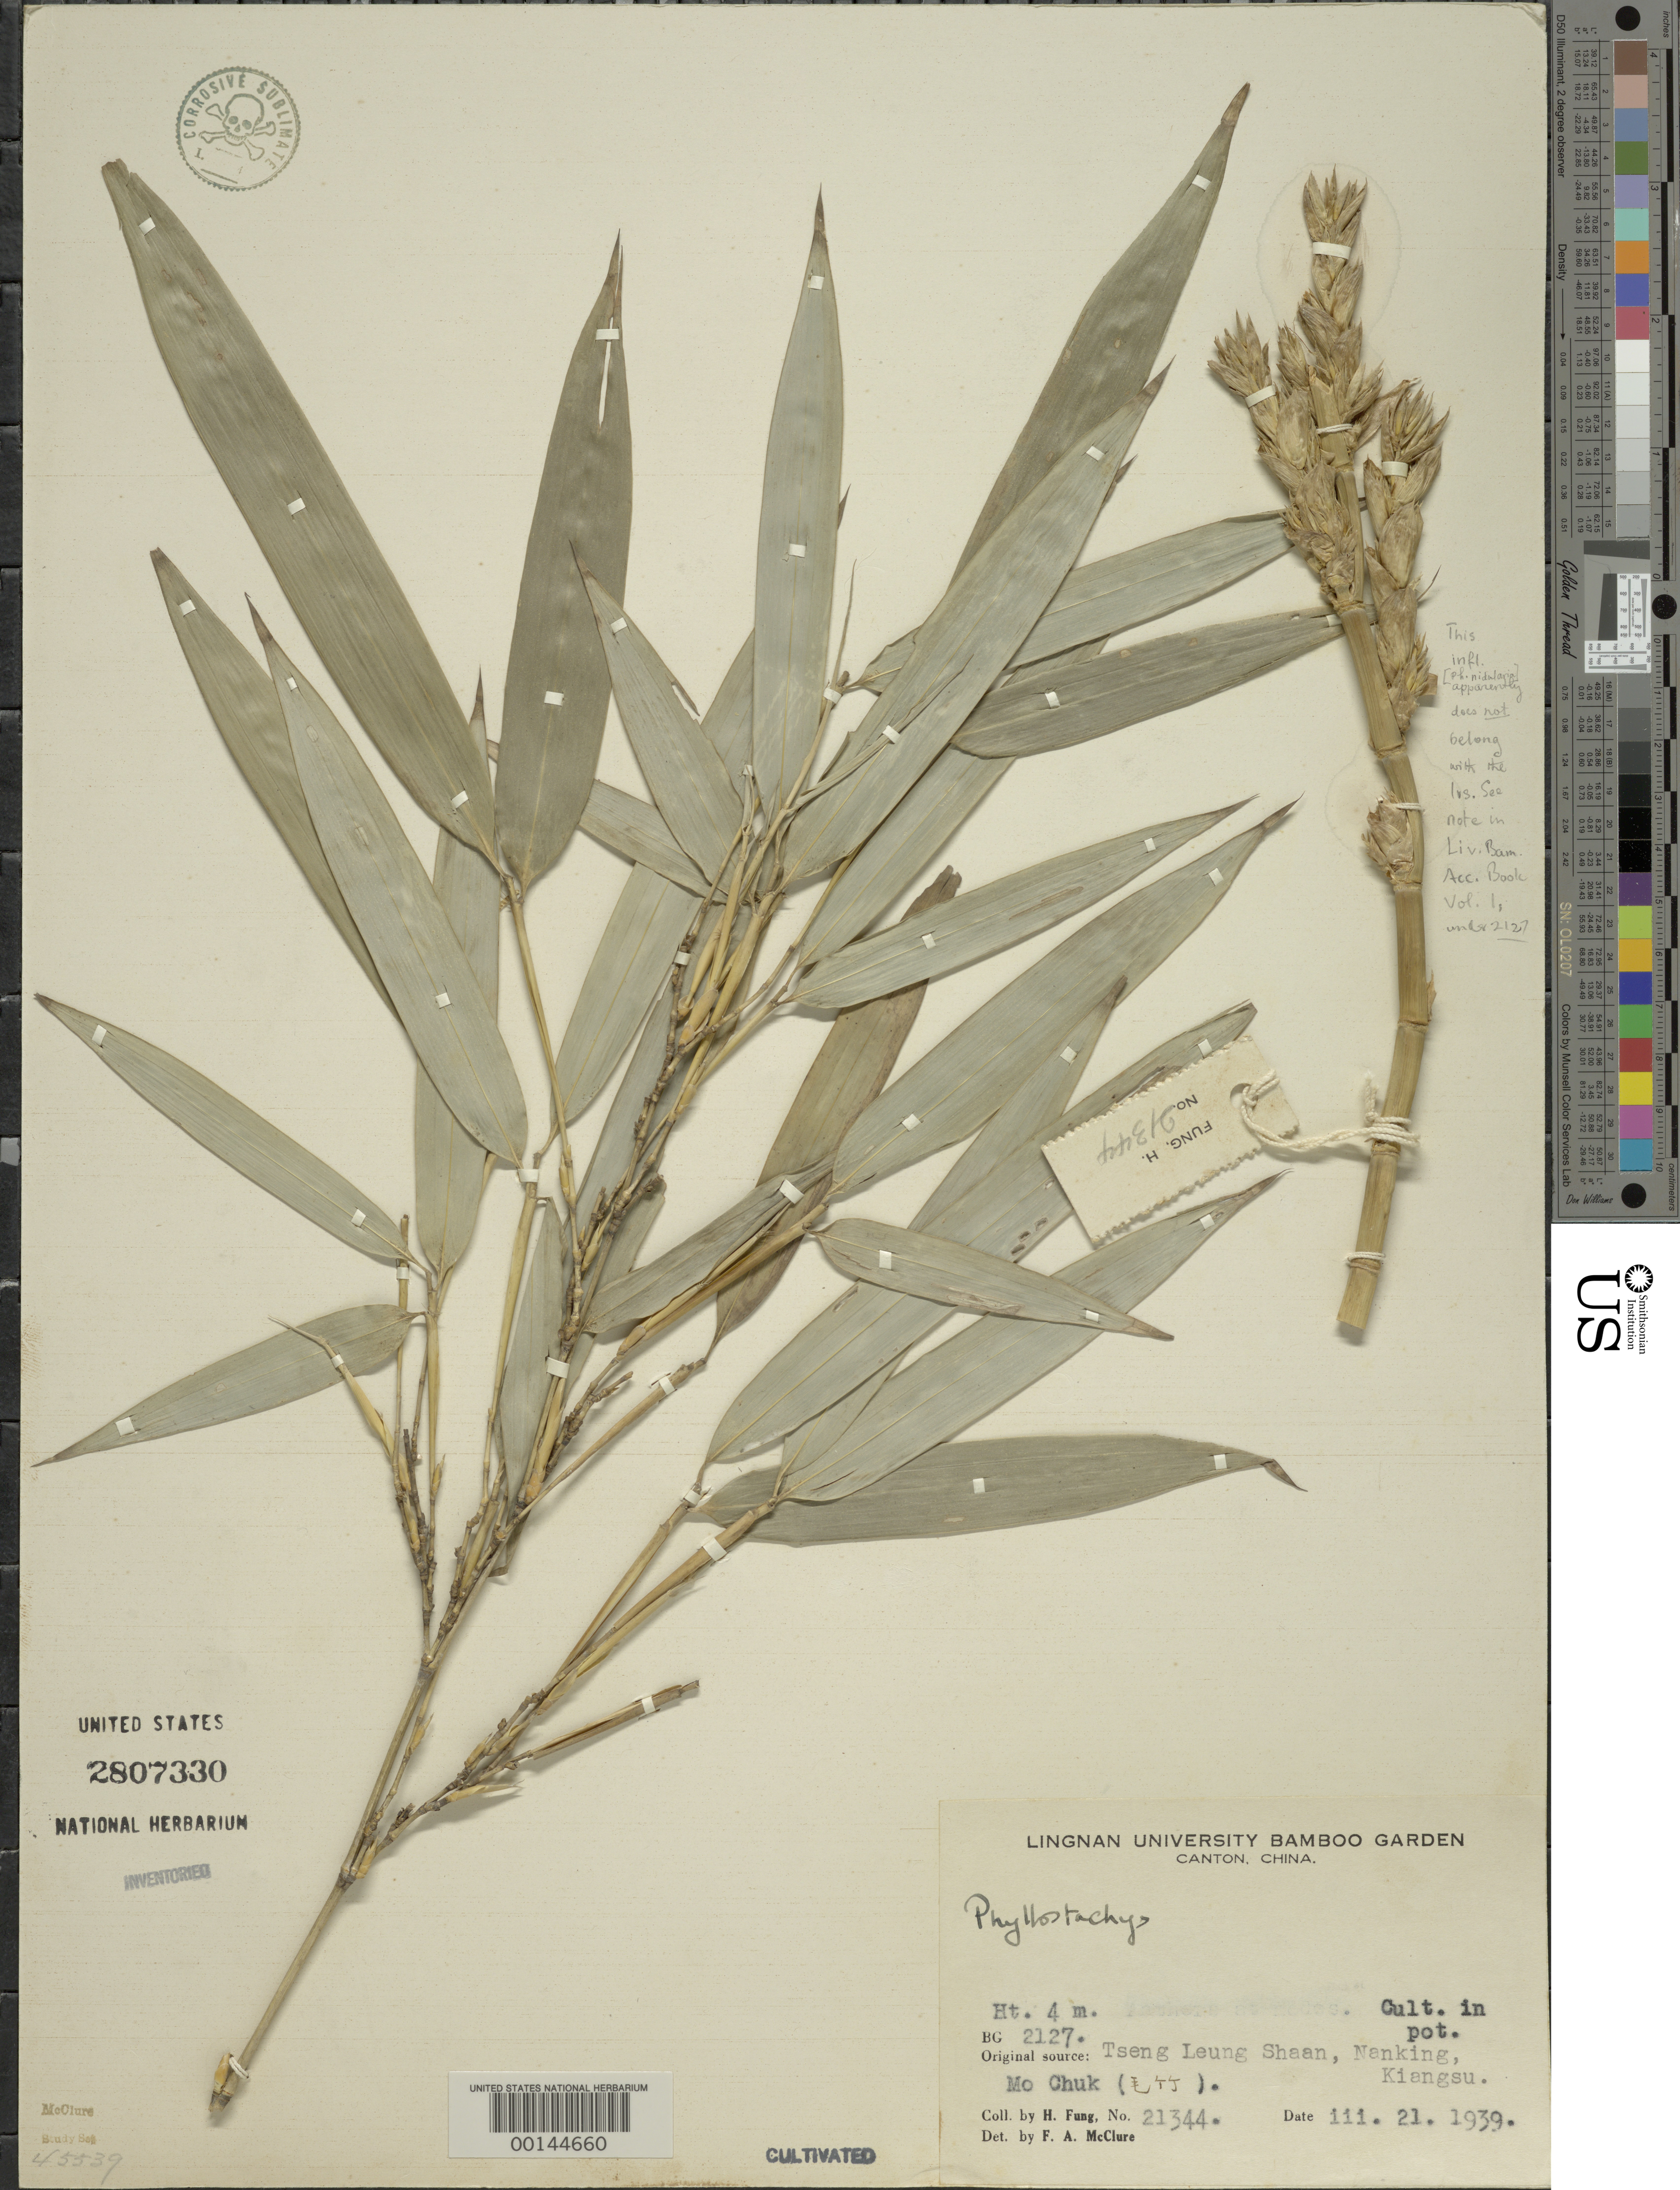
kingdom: Plantae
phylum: Tracheophyta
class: Liliopsida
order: Poales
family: Poaceae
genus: Phyllostachys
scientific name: Phyllostachys sp.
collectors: H. L. Fung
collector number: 21344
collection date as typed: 21 Mar 1939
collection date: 1939-03-21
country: China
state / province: Jiangsu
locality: Nanking, tseng leung shaan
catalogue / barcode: US 2807330